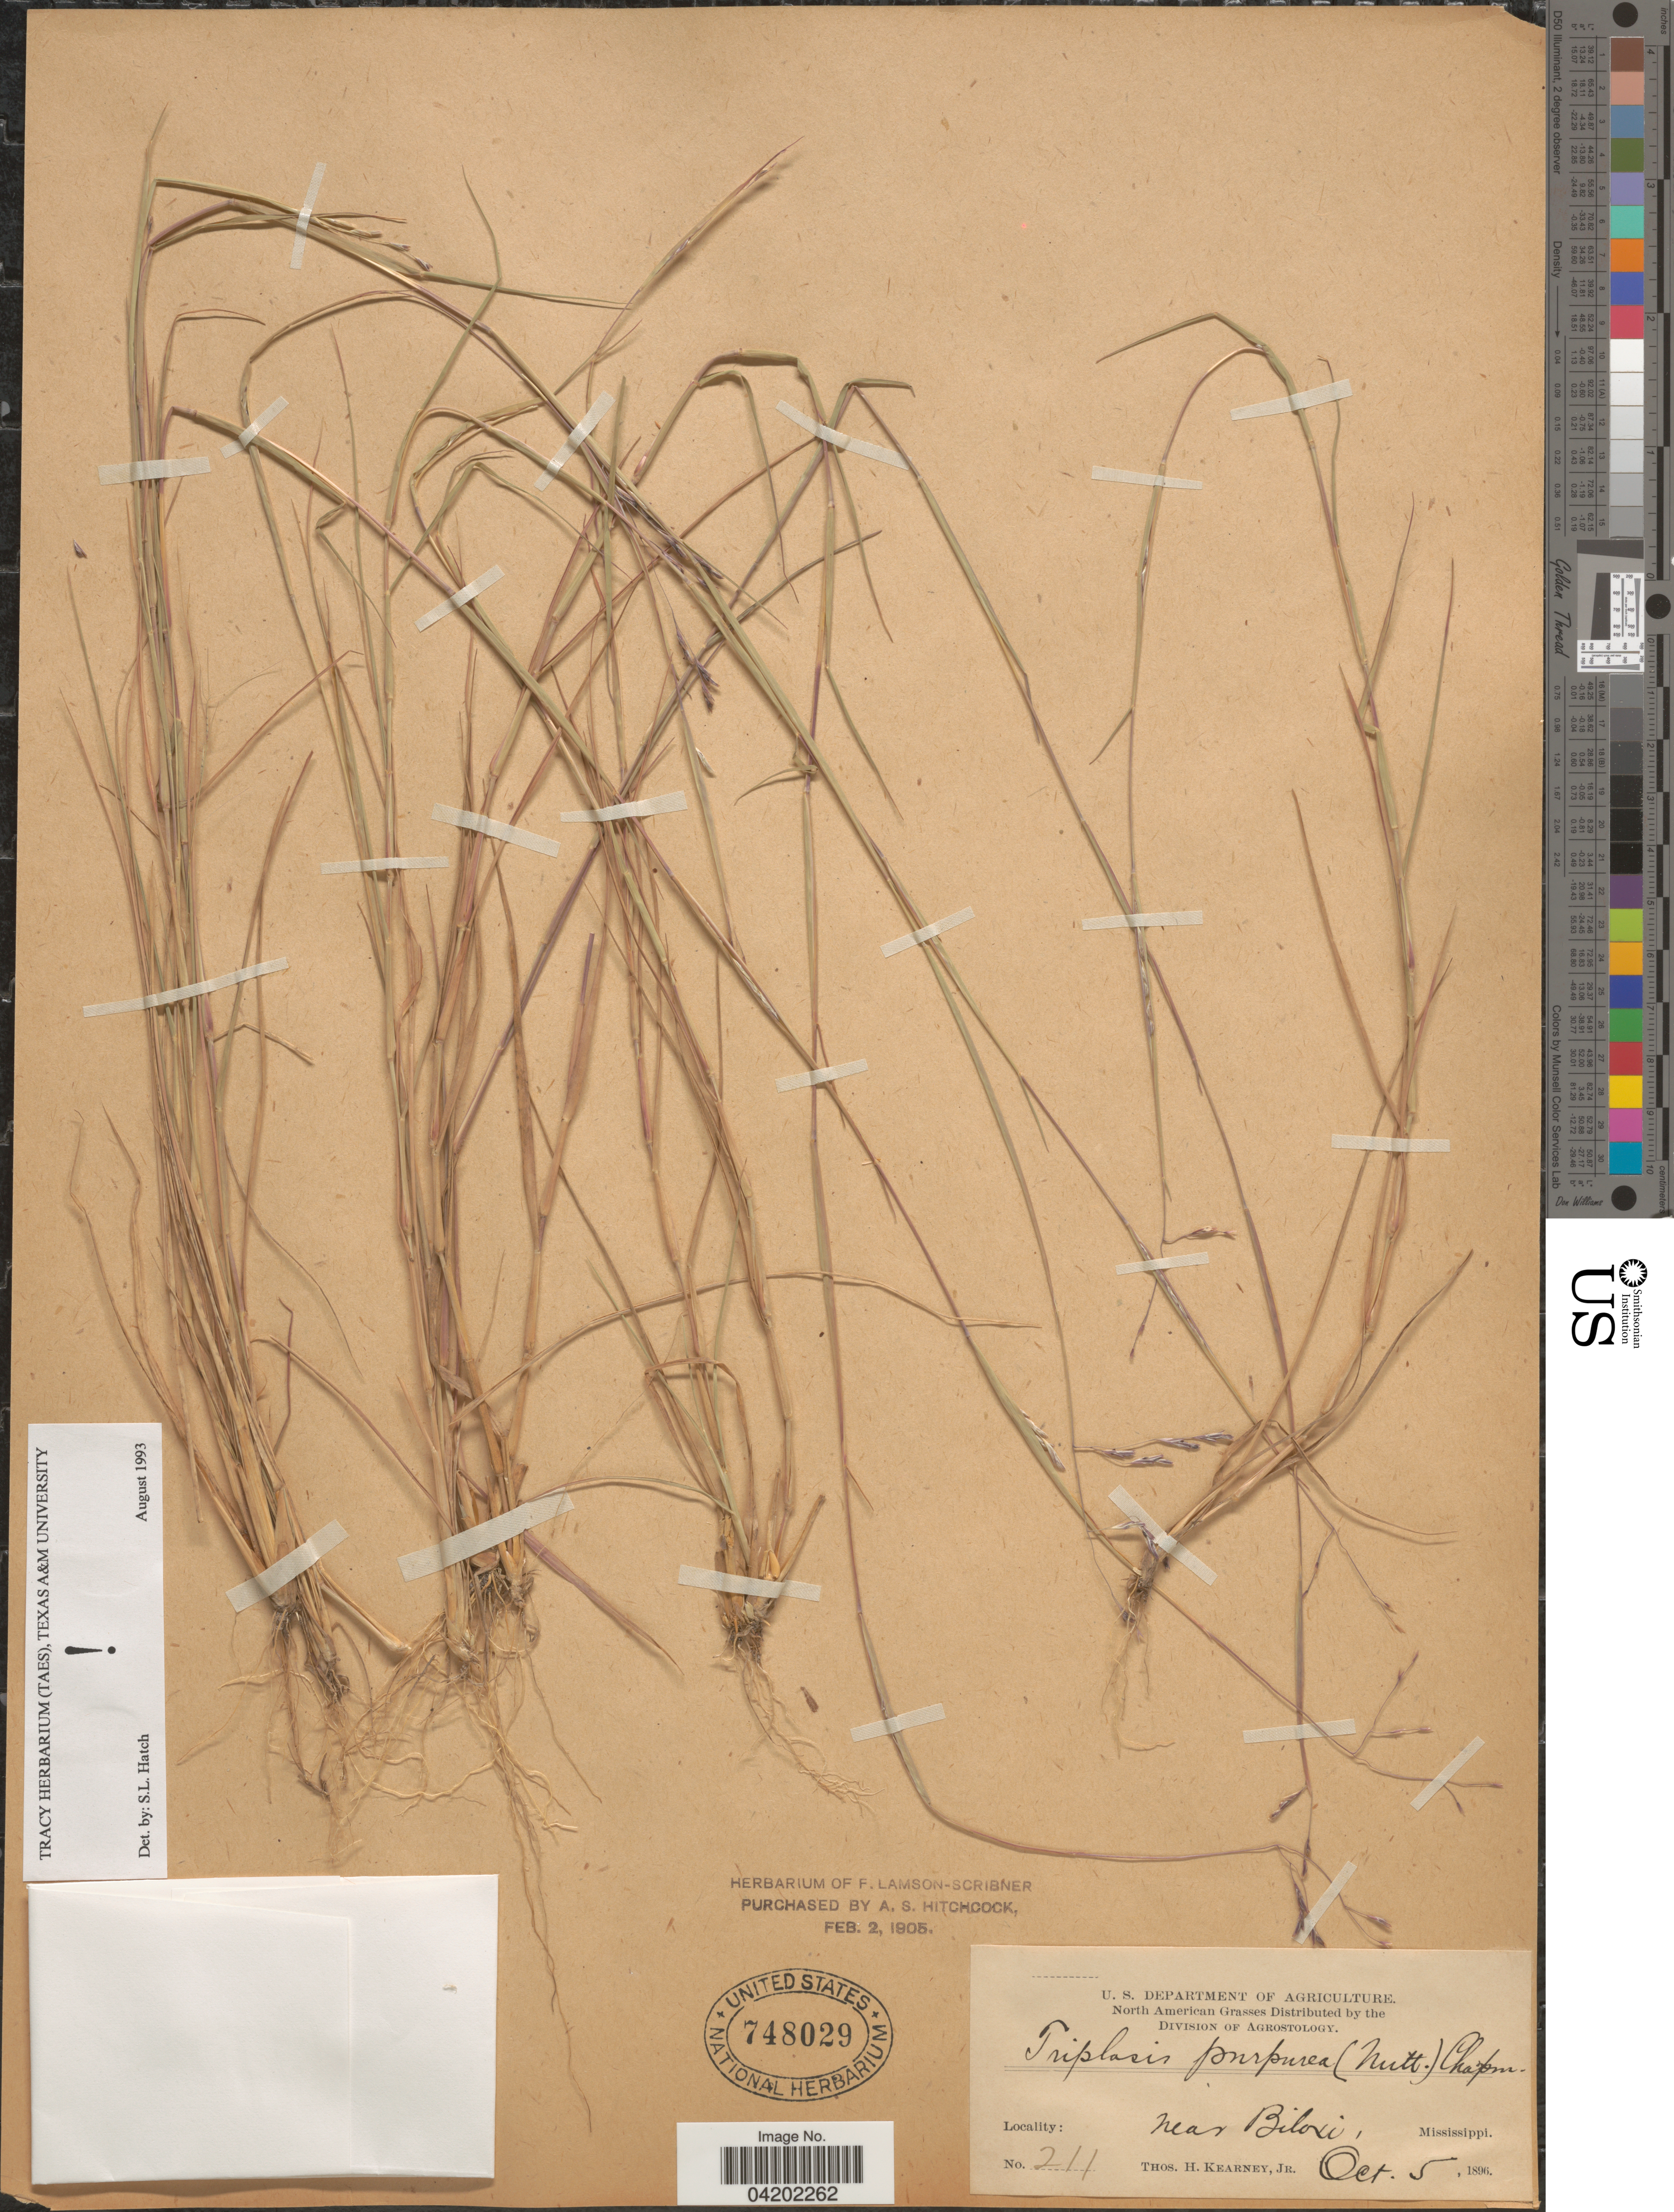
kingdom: Plantae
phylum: Tracheophyta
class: Liliopsida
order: Poales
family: Poaceae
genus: Triplasis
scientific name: Triplasis purpurea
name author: (Walter) Chapm.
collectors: T. H. Kearney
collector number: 211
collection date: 1896-10-05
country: United States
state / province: Mississippi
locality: Near Biloxi.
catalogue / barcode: US 748029